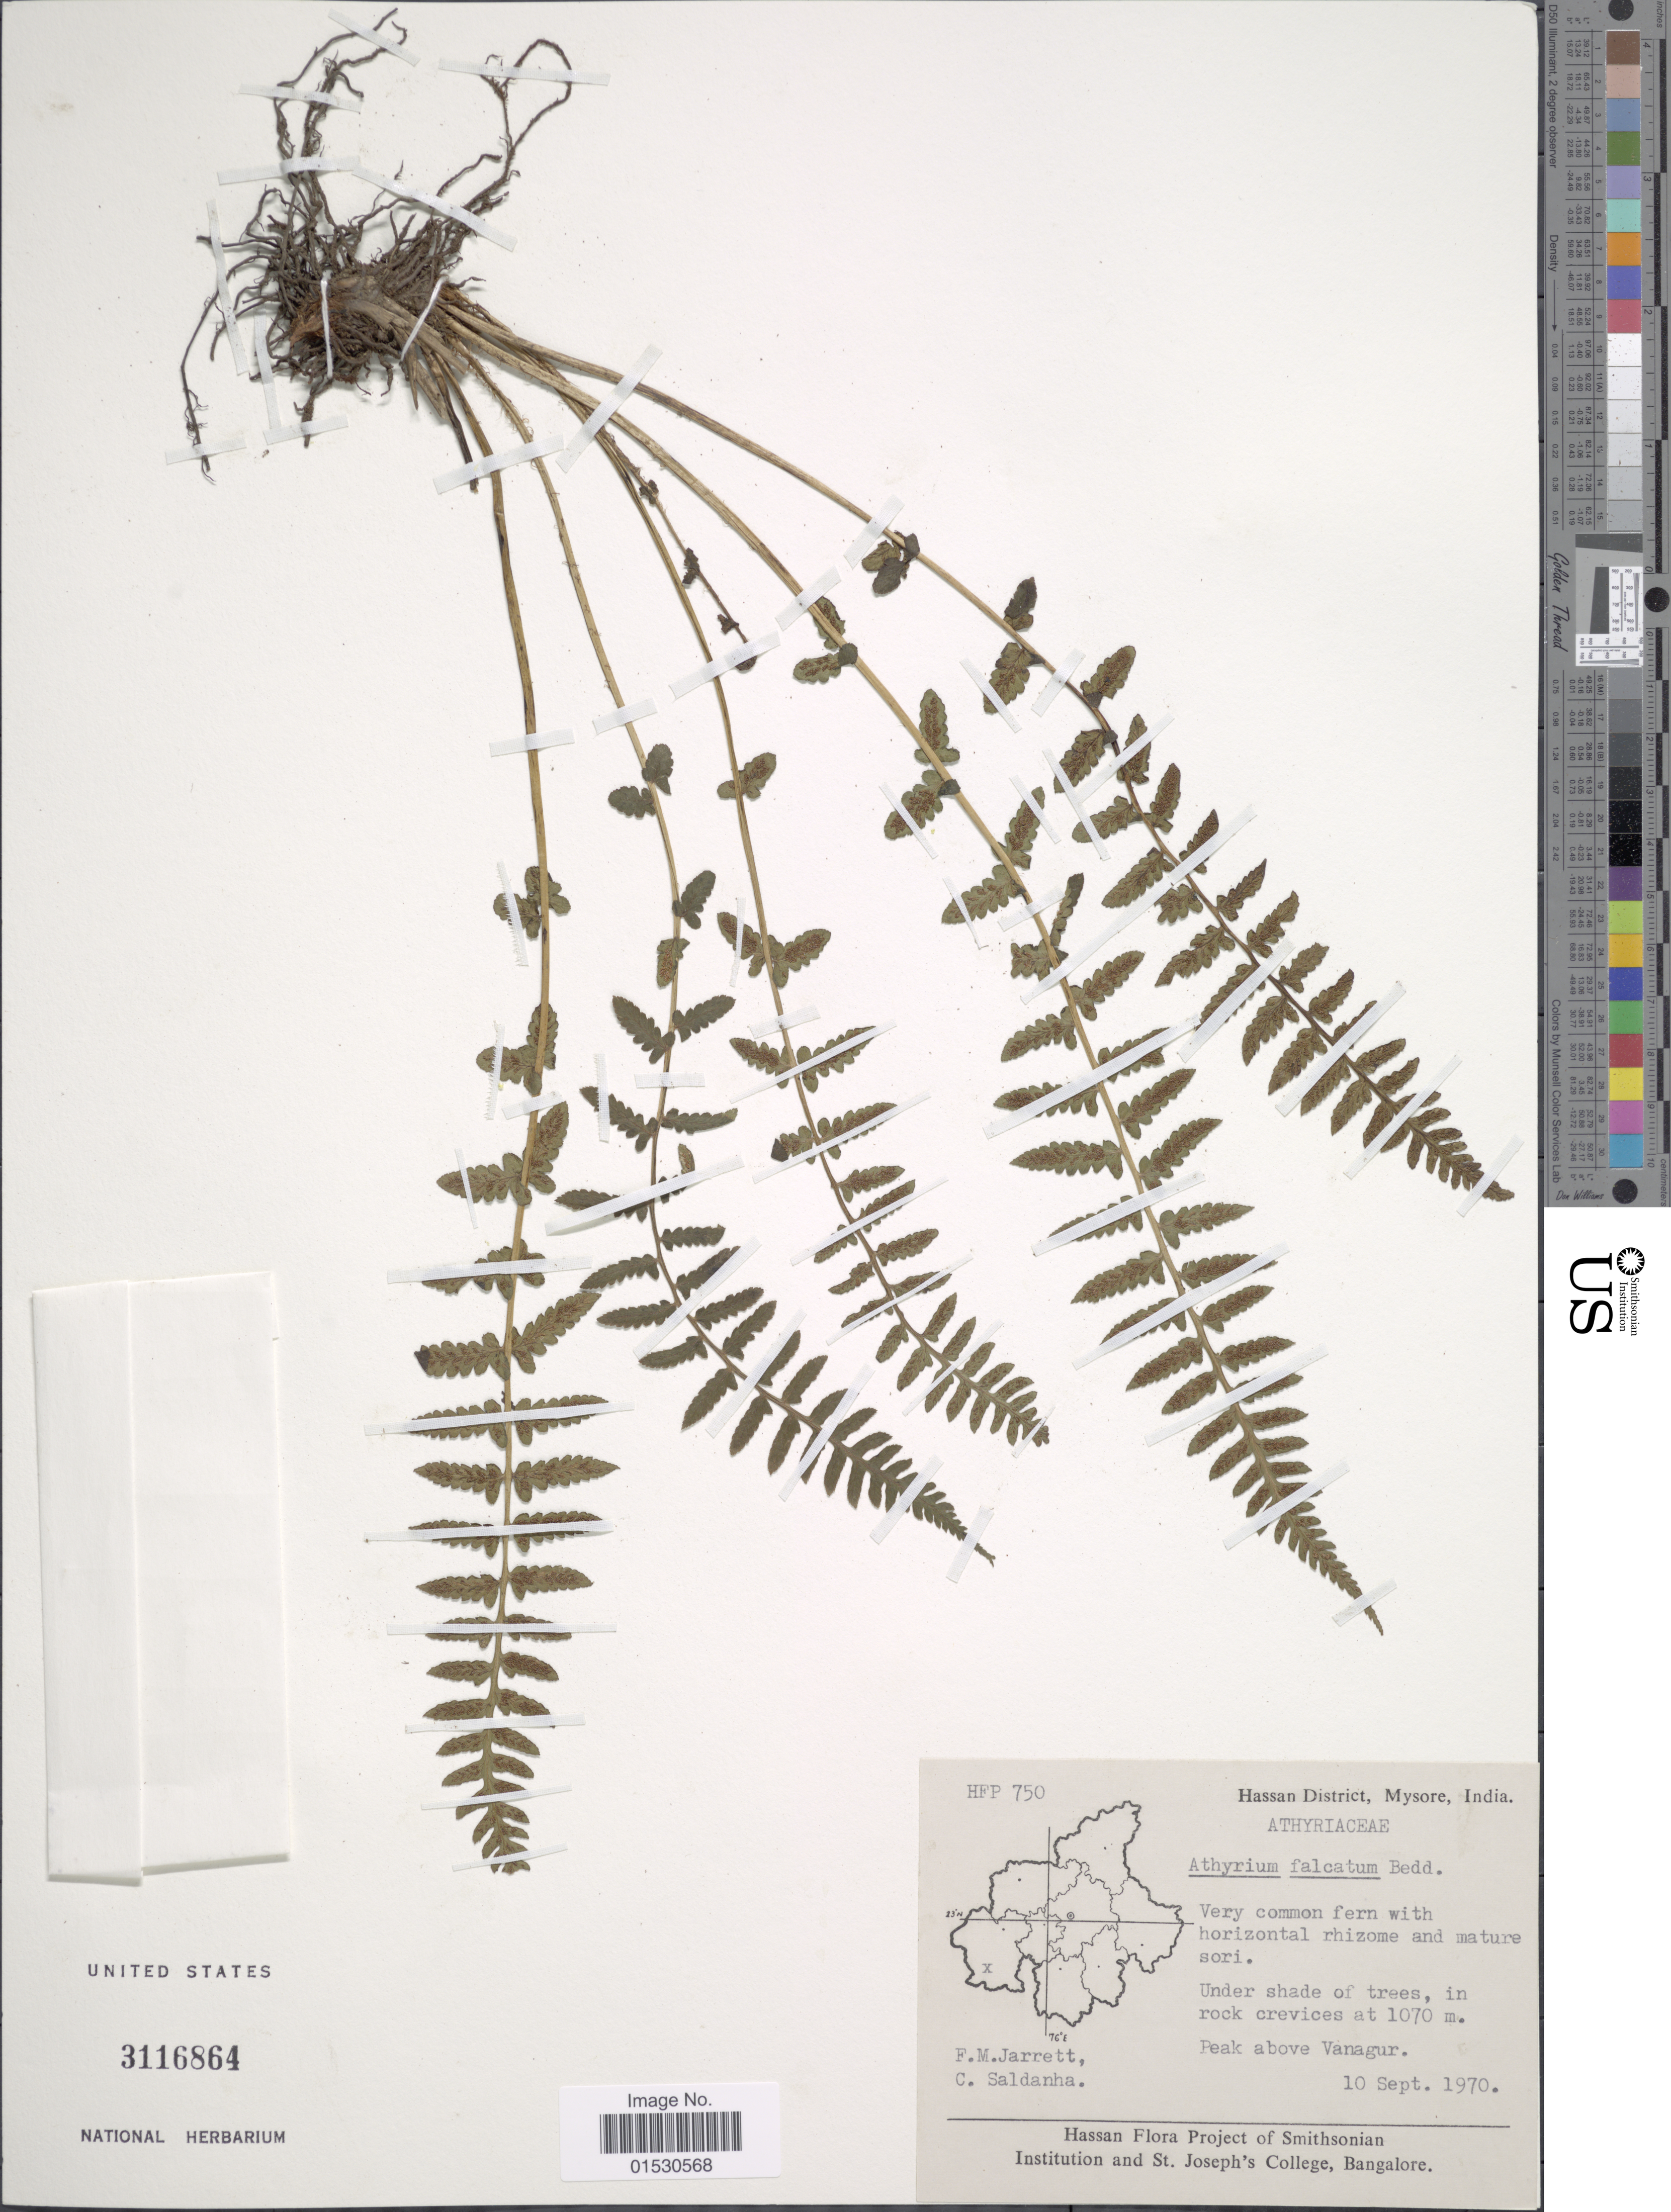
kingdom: Plantae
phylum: Tracheophyta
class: Polypodiopsida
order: Polypodiales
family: Athyriaceae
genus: Athyrium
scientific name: Athyrium falcatum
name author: Bedd.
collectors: F. M. Jarrett & C. Saldanha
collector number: HFP 750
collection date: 1970-09-10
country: India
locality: Hassan District, Mysore, Peak above Vanagur.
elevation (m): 1070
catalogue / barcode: US 3116864